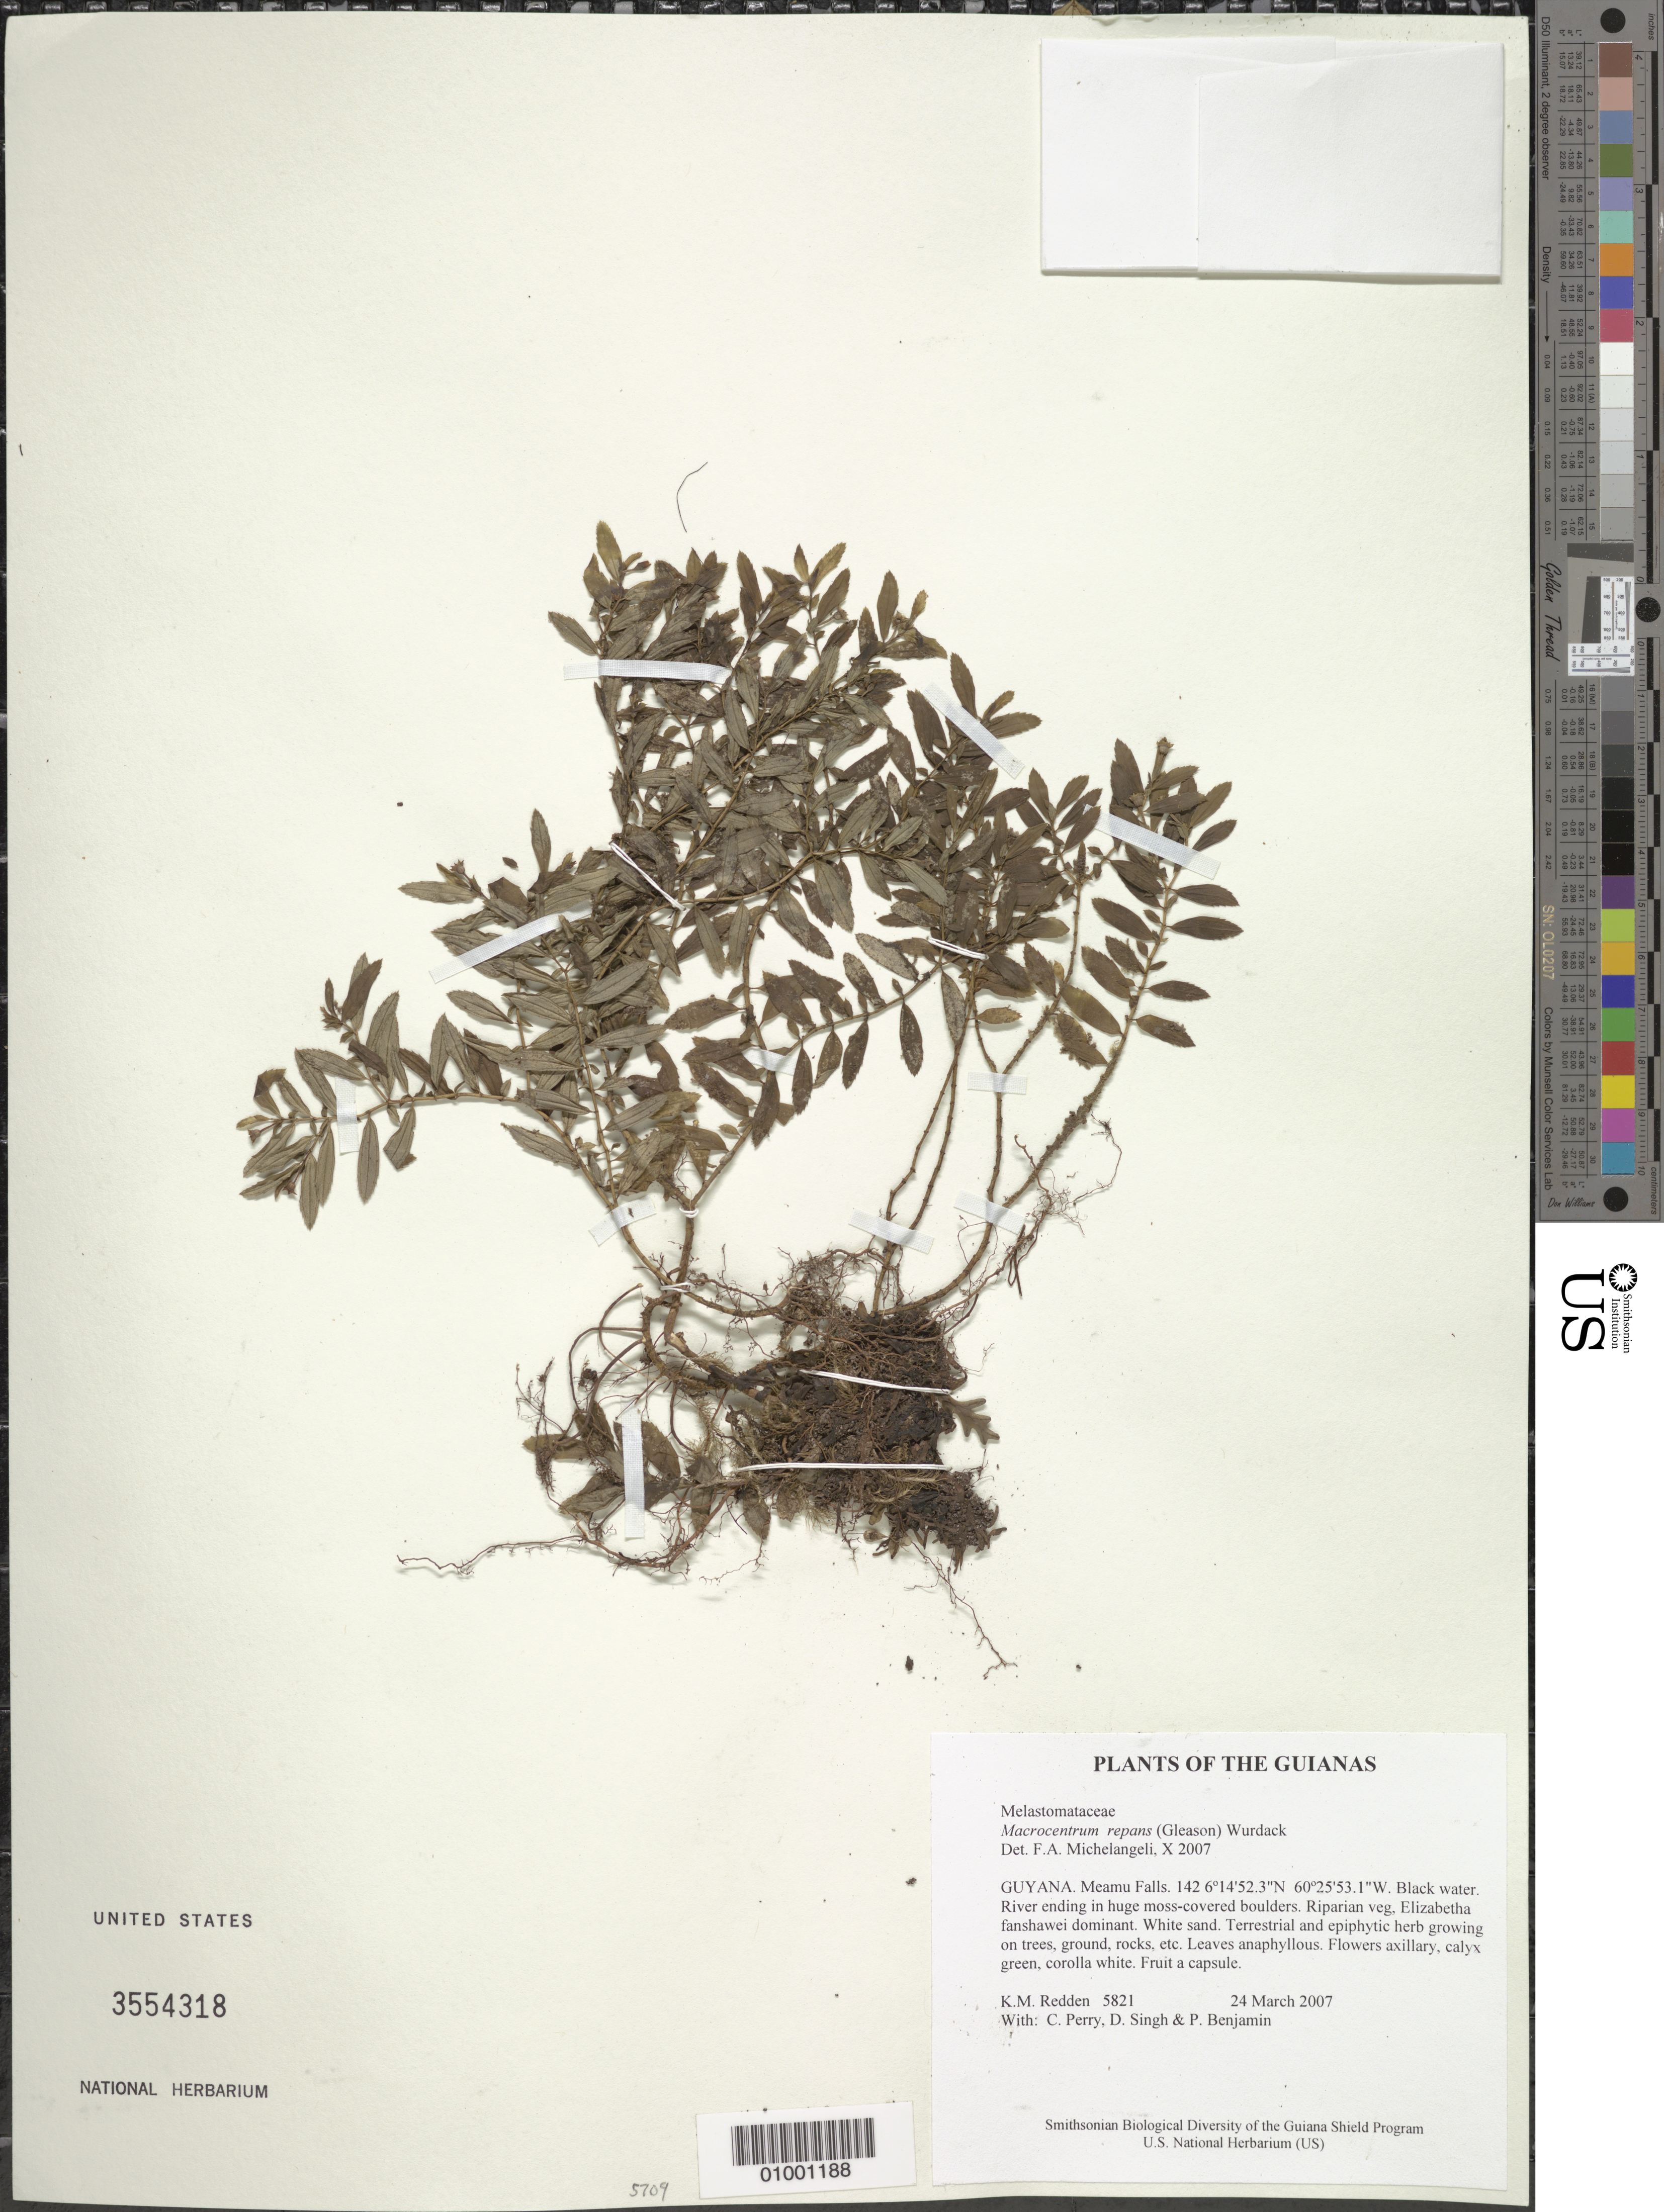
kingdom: Plantae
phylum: Tracheophyta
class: Magnoliopsida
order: Myrtales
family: Melastomataceae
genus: Macrocentrum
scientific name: Macrocentrum repens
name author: (Gleason) Wurdack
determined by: Michelangeli, F. A.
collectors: K. M. Redden, C. Perry, D. Singh & P. Benjamin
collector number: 5821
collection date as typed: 24 March 2007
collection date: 2007-03-24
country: Guyana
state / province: Cuyuni-Mazaruni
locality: Meamu Falls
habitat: Black water. River ending in huge moss-covered boulders. Riparian veg, Elizabetha fanshawei dominant. White sand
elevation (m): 142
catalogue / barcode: US 3554318